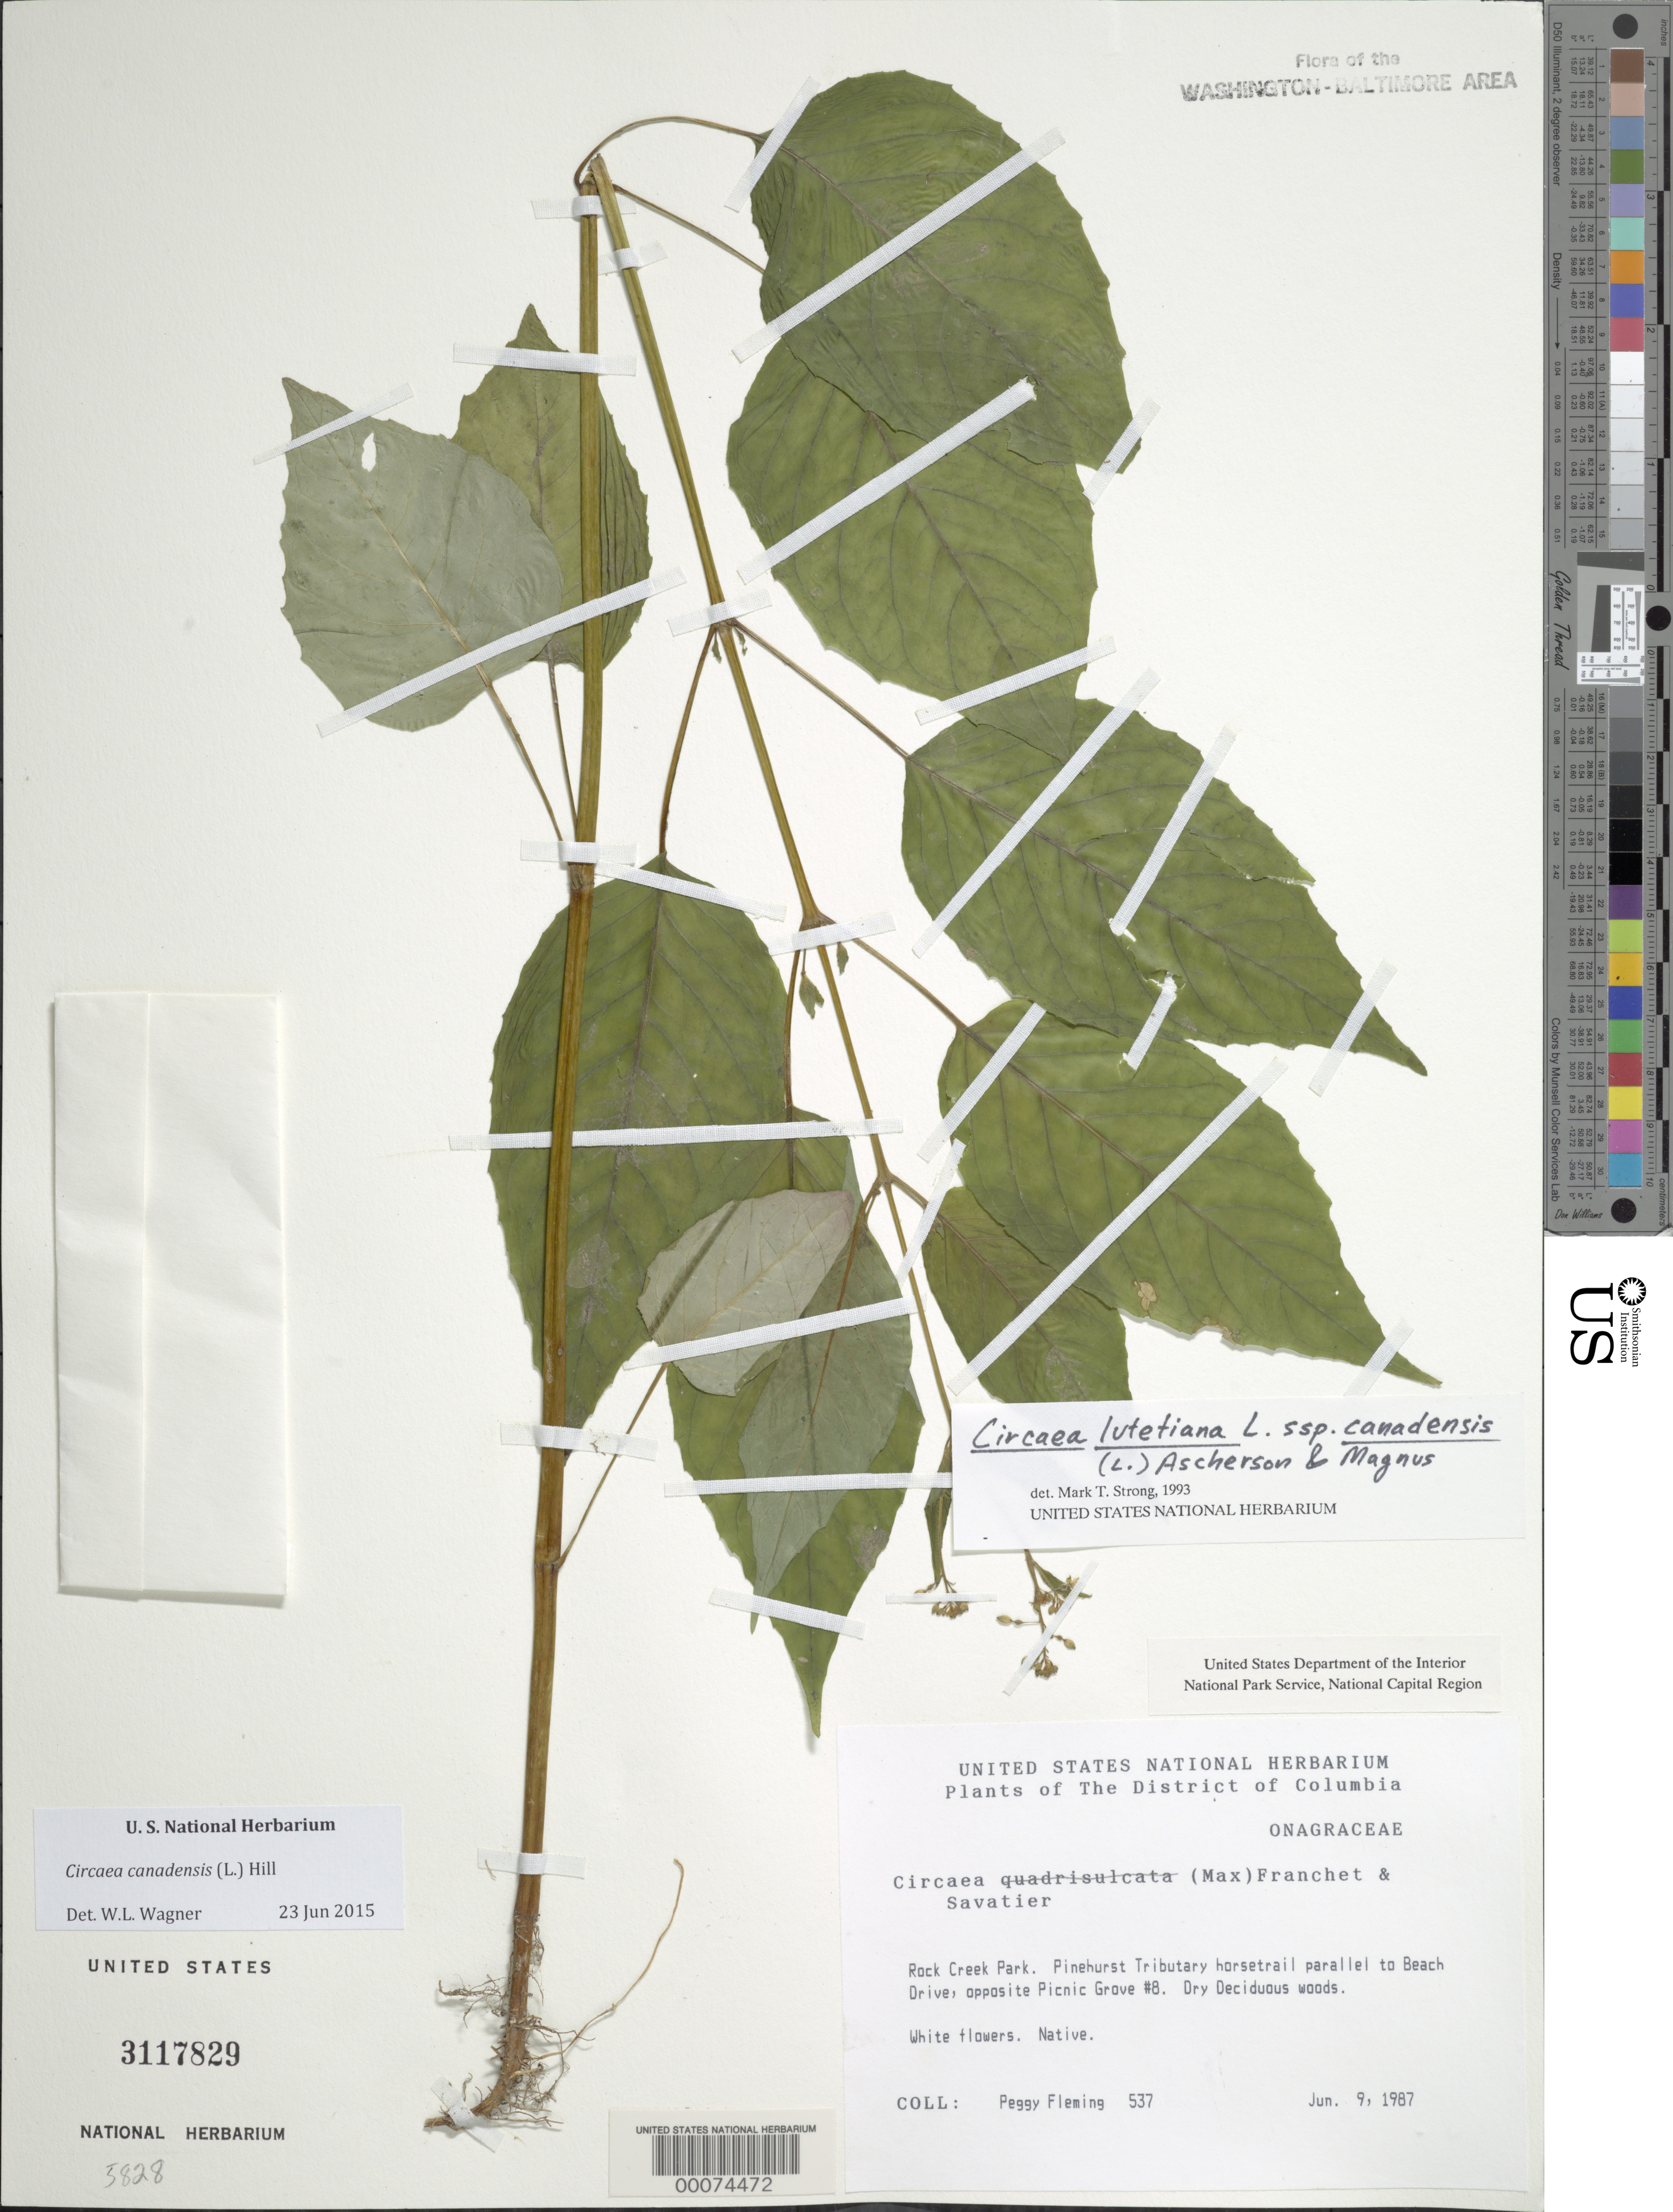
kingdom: Plantae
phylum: Tracheophyta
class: Magnoliopsida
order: Myrtales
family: Onagraceae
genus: Circaea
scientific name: Circaea canadensis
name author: (L.) Hill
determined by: Wagner, W. L., (BOT), Smithsonian Institution - National Museum of Natural History (UNITED STATES)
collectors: P. Fleming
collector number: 537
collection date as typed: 09 Jun 1987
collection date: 1987-06-09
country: United States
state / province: District of Columbia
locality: Rock Creek Park. Pinehurst tributary Horsetrail parallel to Beach Drive, opposite Picnic Grove #8. Rock Creek Park and Vicinity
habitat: Dry deciduous woods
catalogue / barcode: US 3117829